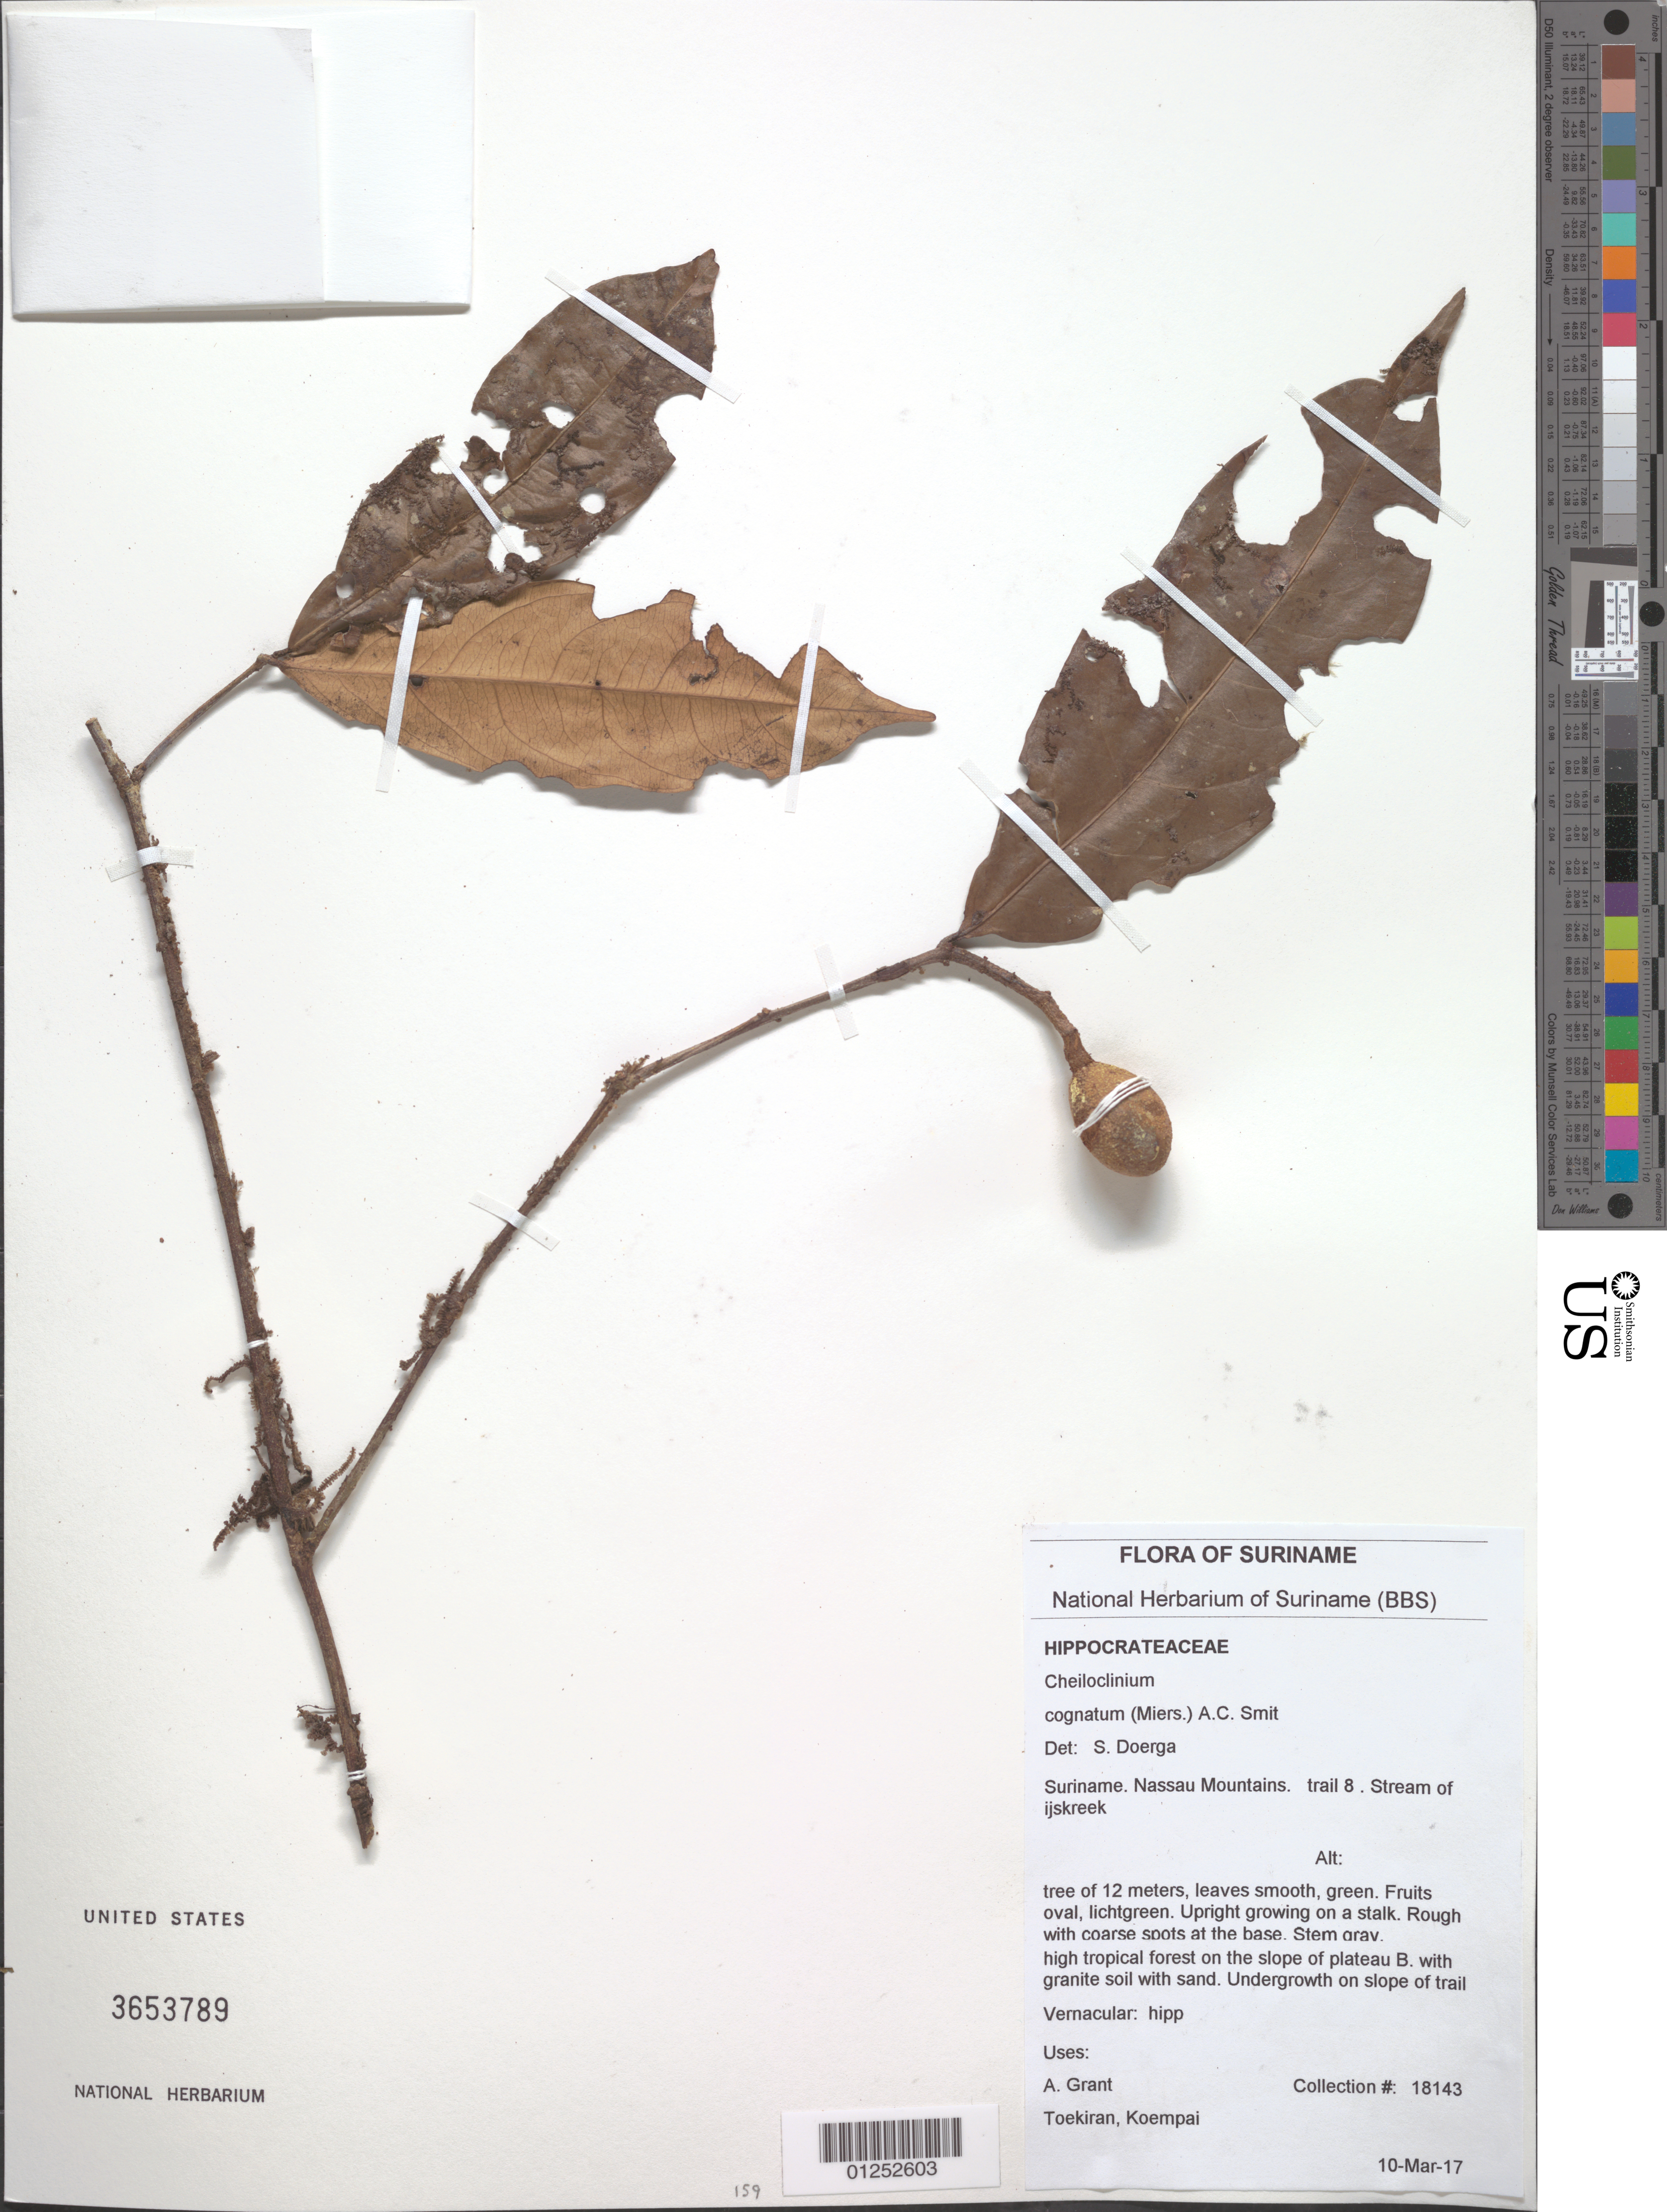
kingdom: Plantae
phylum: Tracheophyta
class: Magnoliopsida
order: Celastrales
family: Celastraceae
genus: Cheiloclinium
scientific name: Cheiloclinium cognatum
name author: (Miers) A.C. Sm.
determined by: Doerga, S.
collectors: A. Grant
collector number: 18143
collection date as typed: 10-Mar-17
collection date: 2010-03-17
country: Suriname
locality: Nassau Mountains. Trail 8. Stream of ijskreek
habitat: High tropical forest on the slope of plateau B, with granite soil with sand. Undergrowth on slope of trail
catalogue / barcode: US 3653789